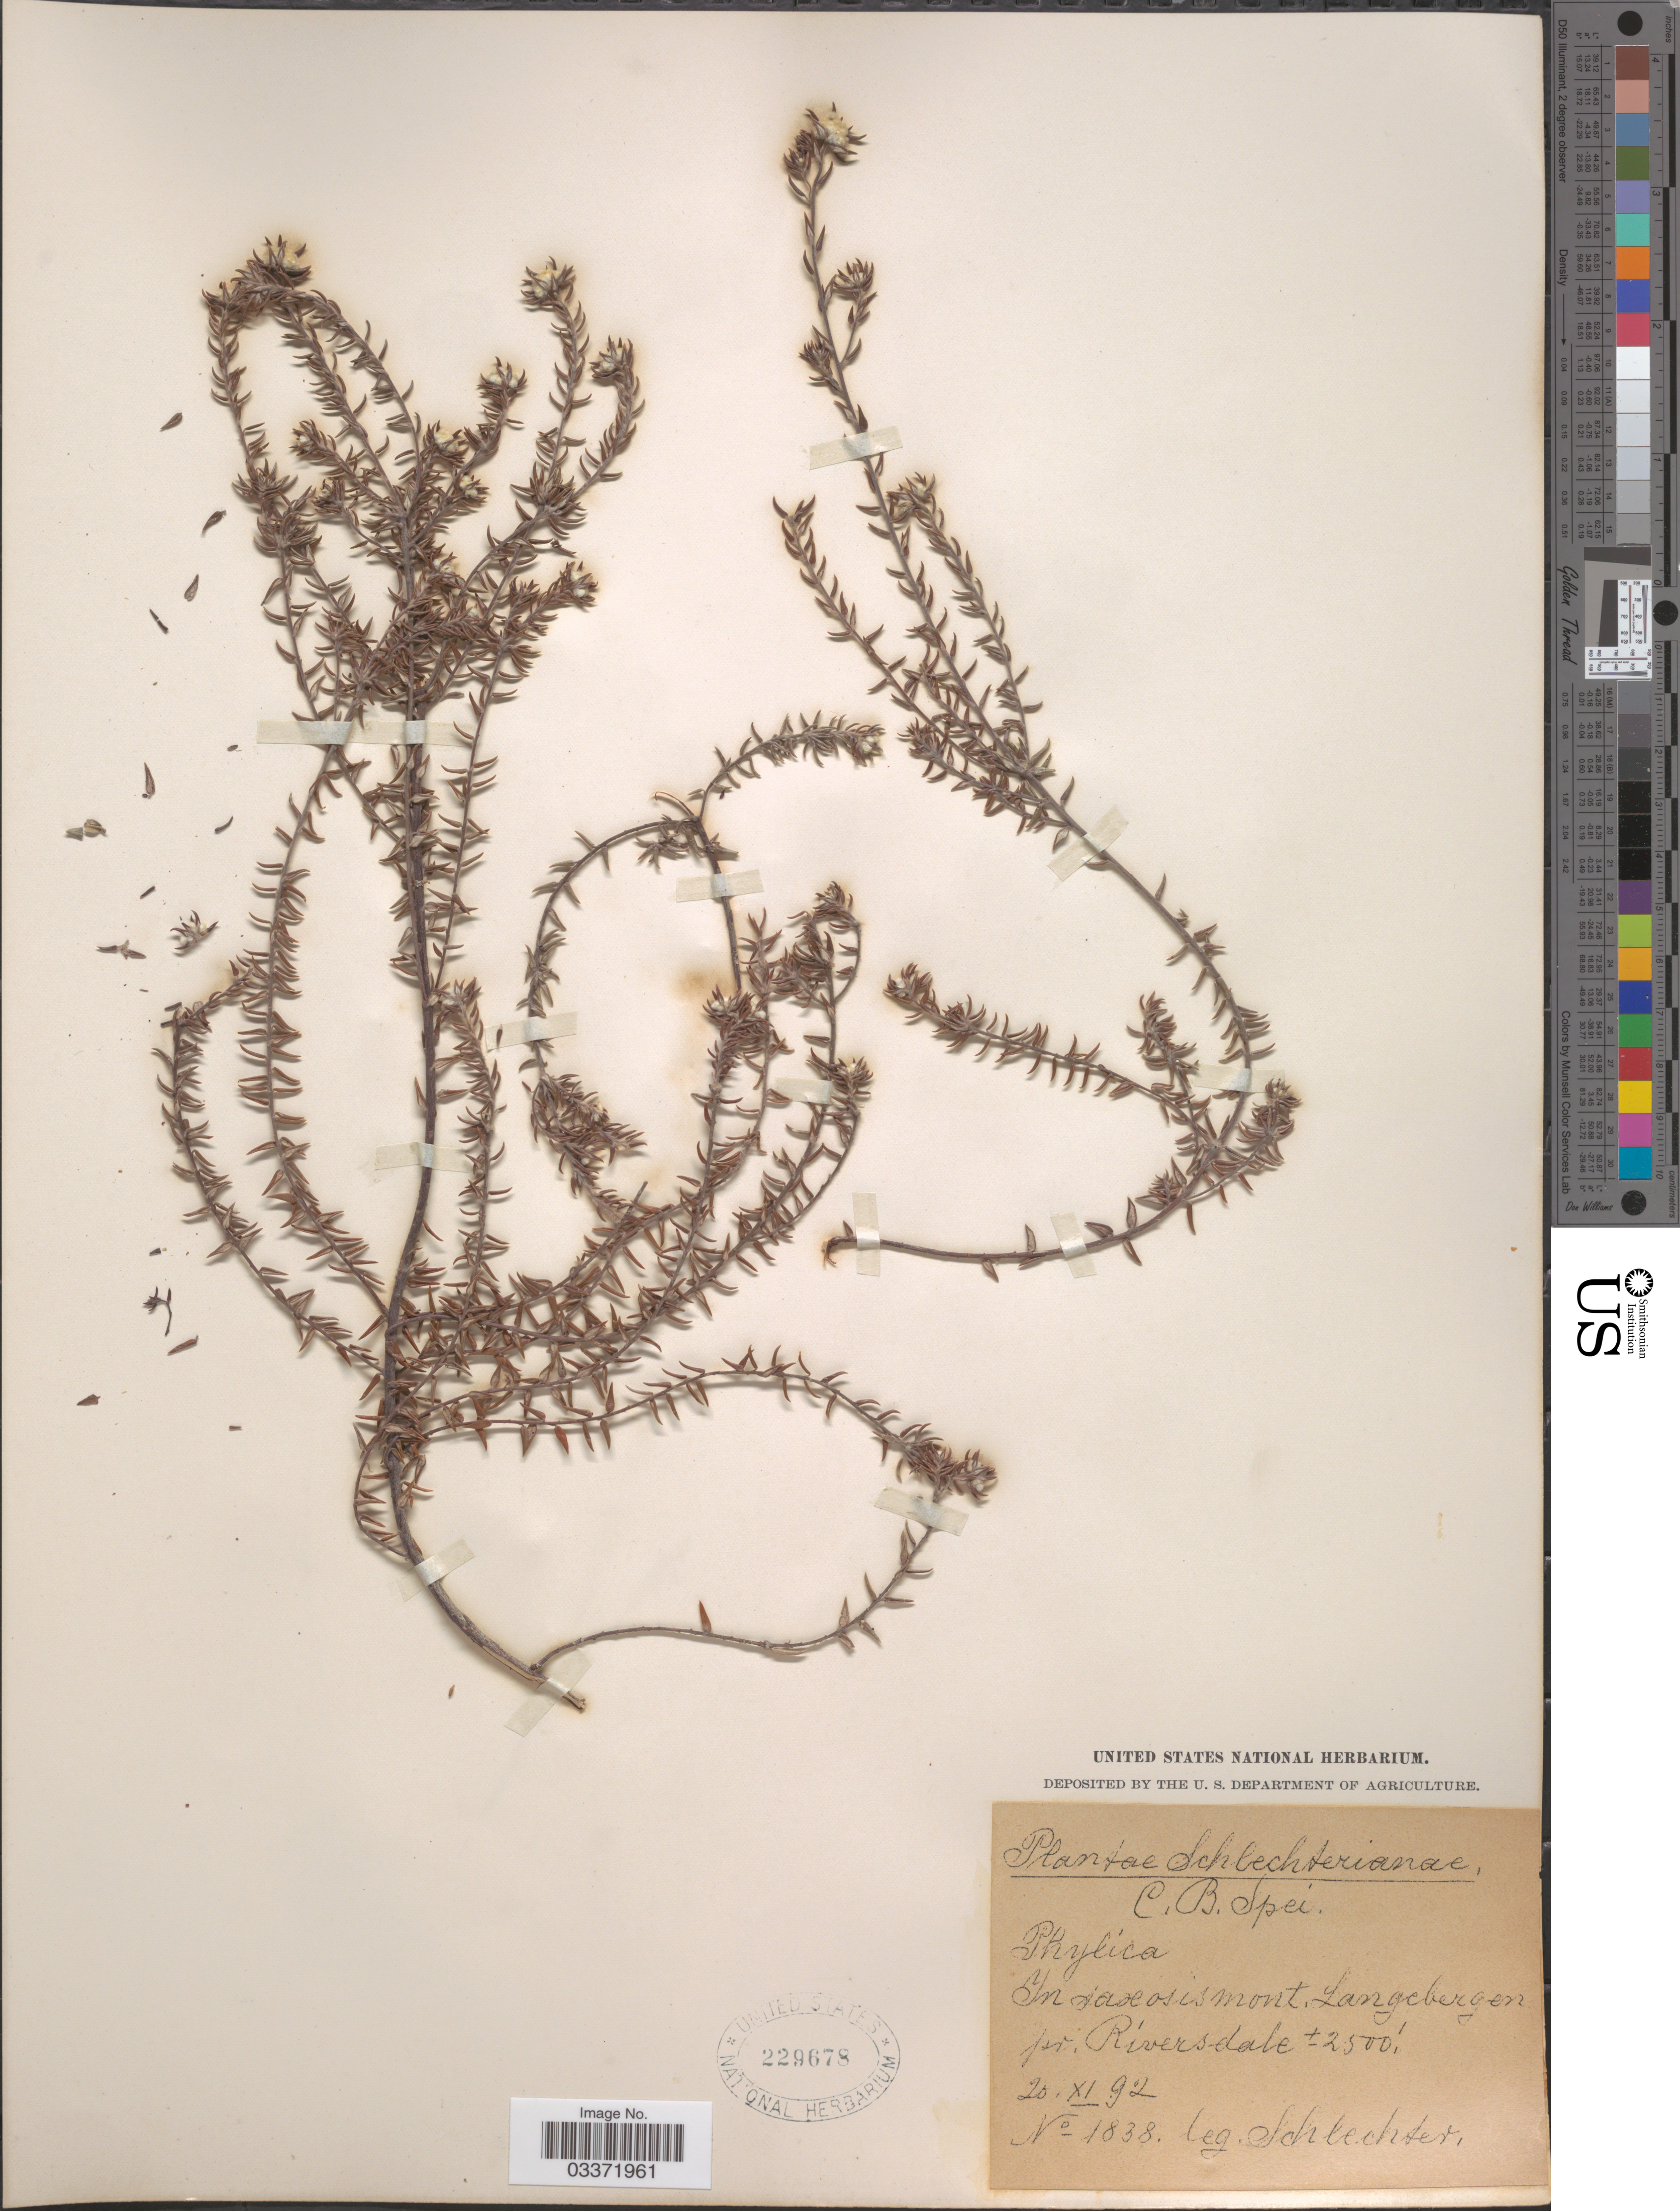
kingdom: Plantae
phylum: Tracheophyta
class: Magnoliopsida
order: Rosales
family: Rhamnaceae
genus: Phylica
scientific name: Phylica sp.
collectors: Schlechter, --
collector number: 1838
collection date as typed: Transcribed d/m/y: 20/11/92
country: South Africa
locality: C. B. Spei. [unsure placement]In saxosis mont. Langebergen pr. Riversdale.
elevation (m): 762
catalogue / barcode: US 229678